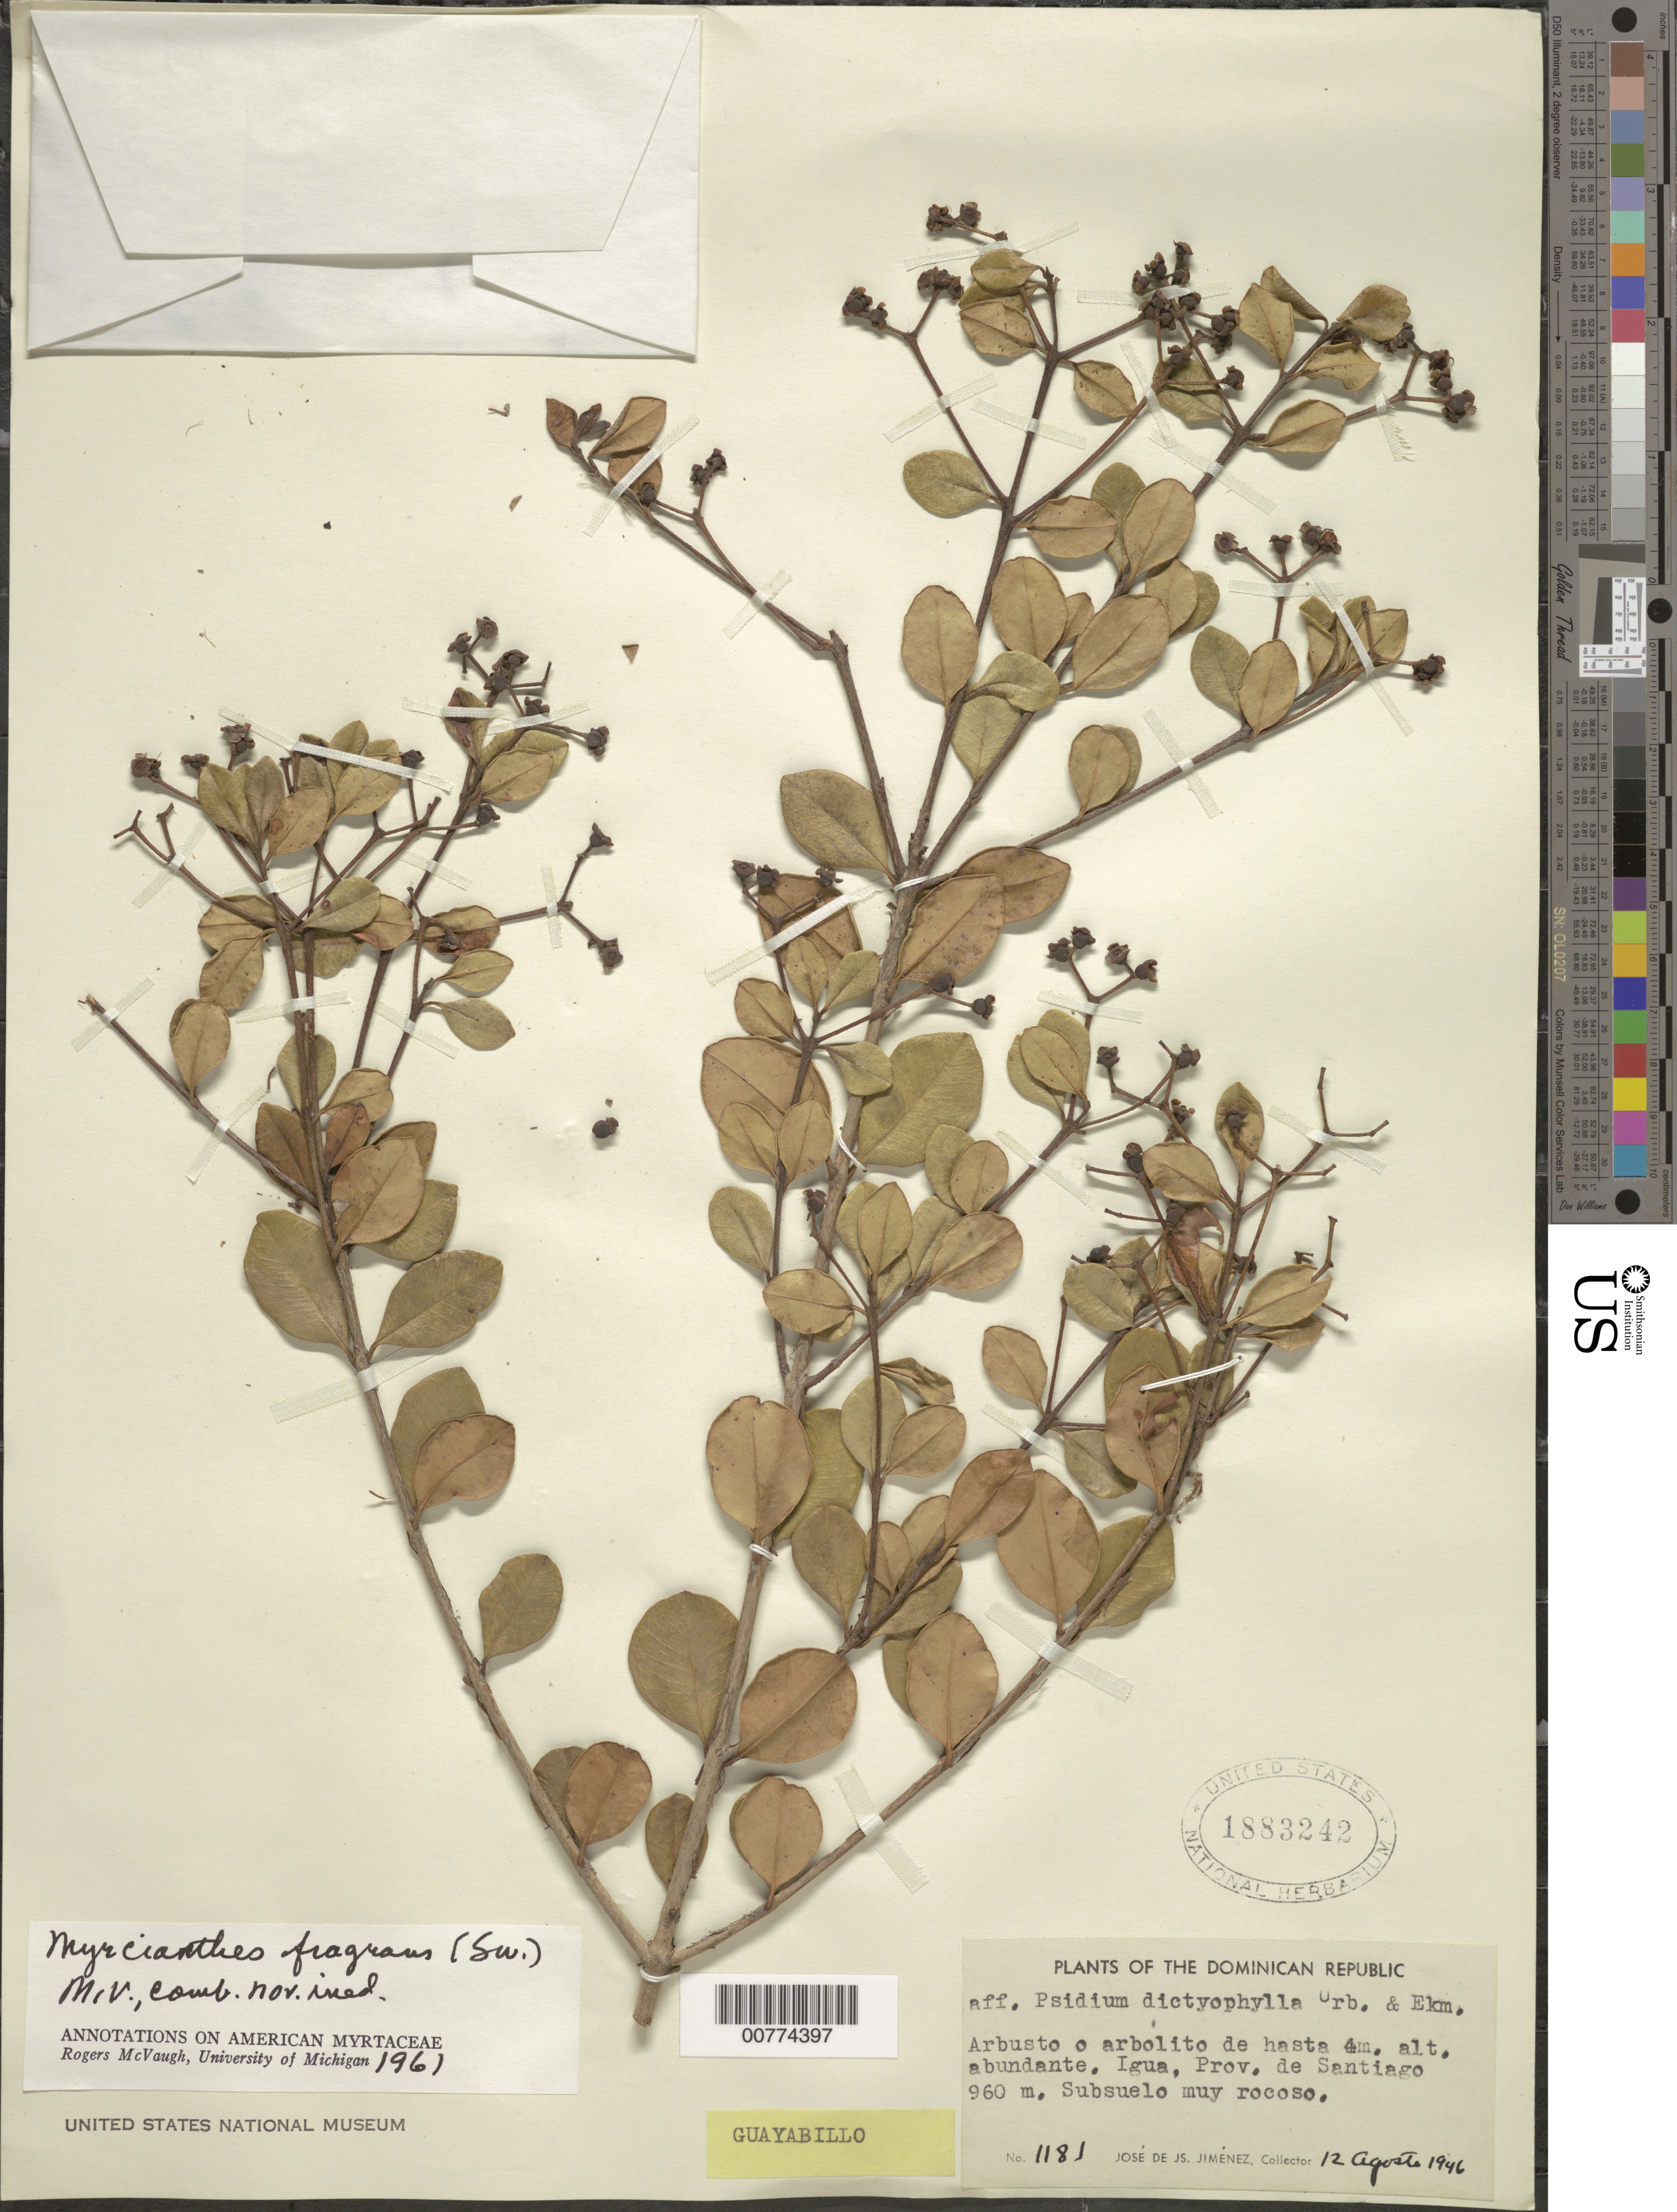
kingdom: Plantae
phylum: Tracheophyta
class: Magnoliopsida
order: Myrtales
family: Myrtaceae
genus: Myrcianthes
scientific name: Myrcianthes fragrans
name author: (Sw.) McVaugh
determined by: McVaugh, R.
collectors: J. J. Jiménez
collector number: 1181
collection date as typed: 12 Aug 1946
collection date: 1946-08-12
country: Dominican Republic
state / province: Santiago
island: Hispaniola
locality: Igua.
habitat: Very rocky soil.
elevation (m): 960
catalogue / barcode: US 1883242